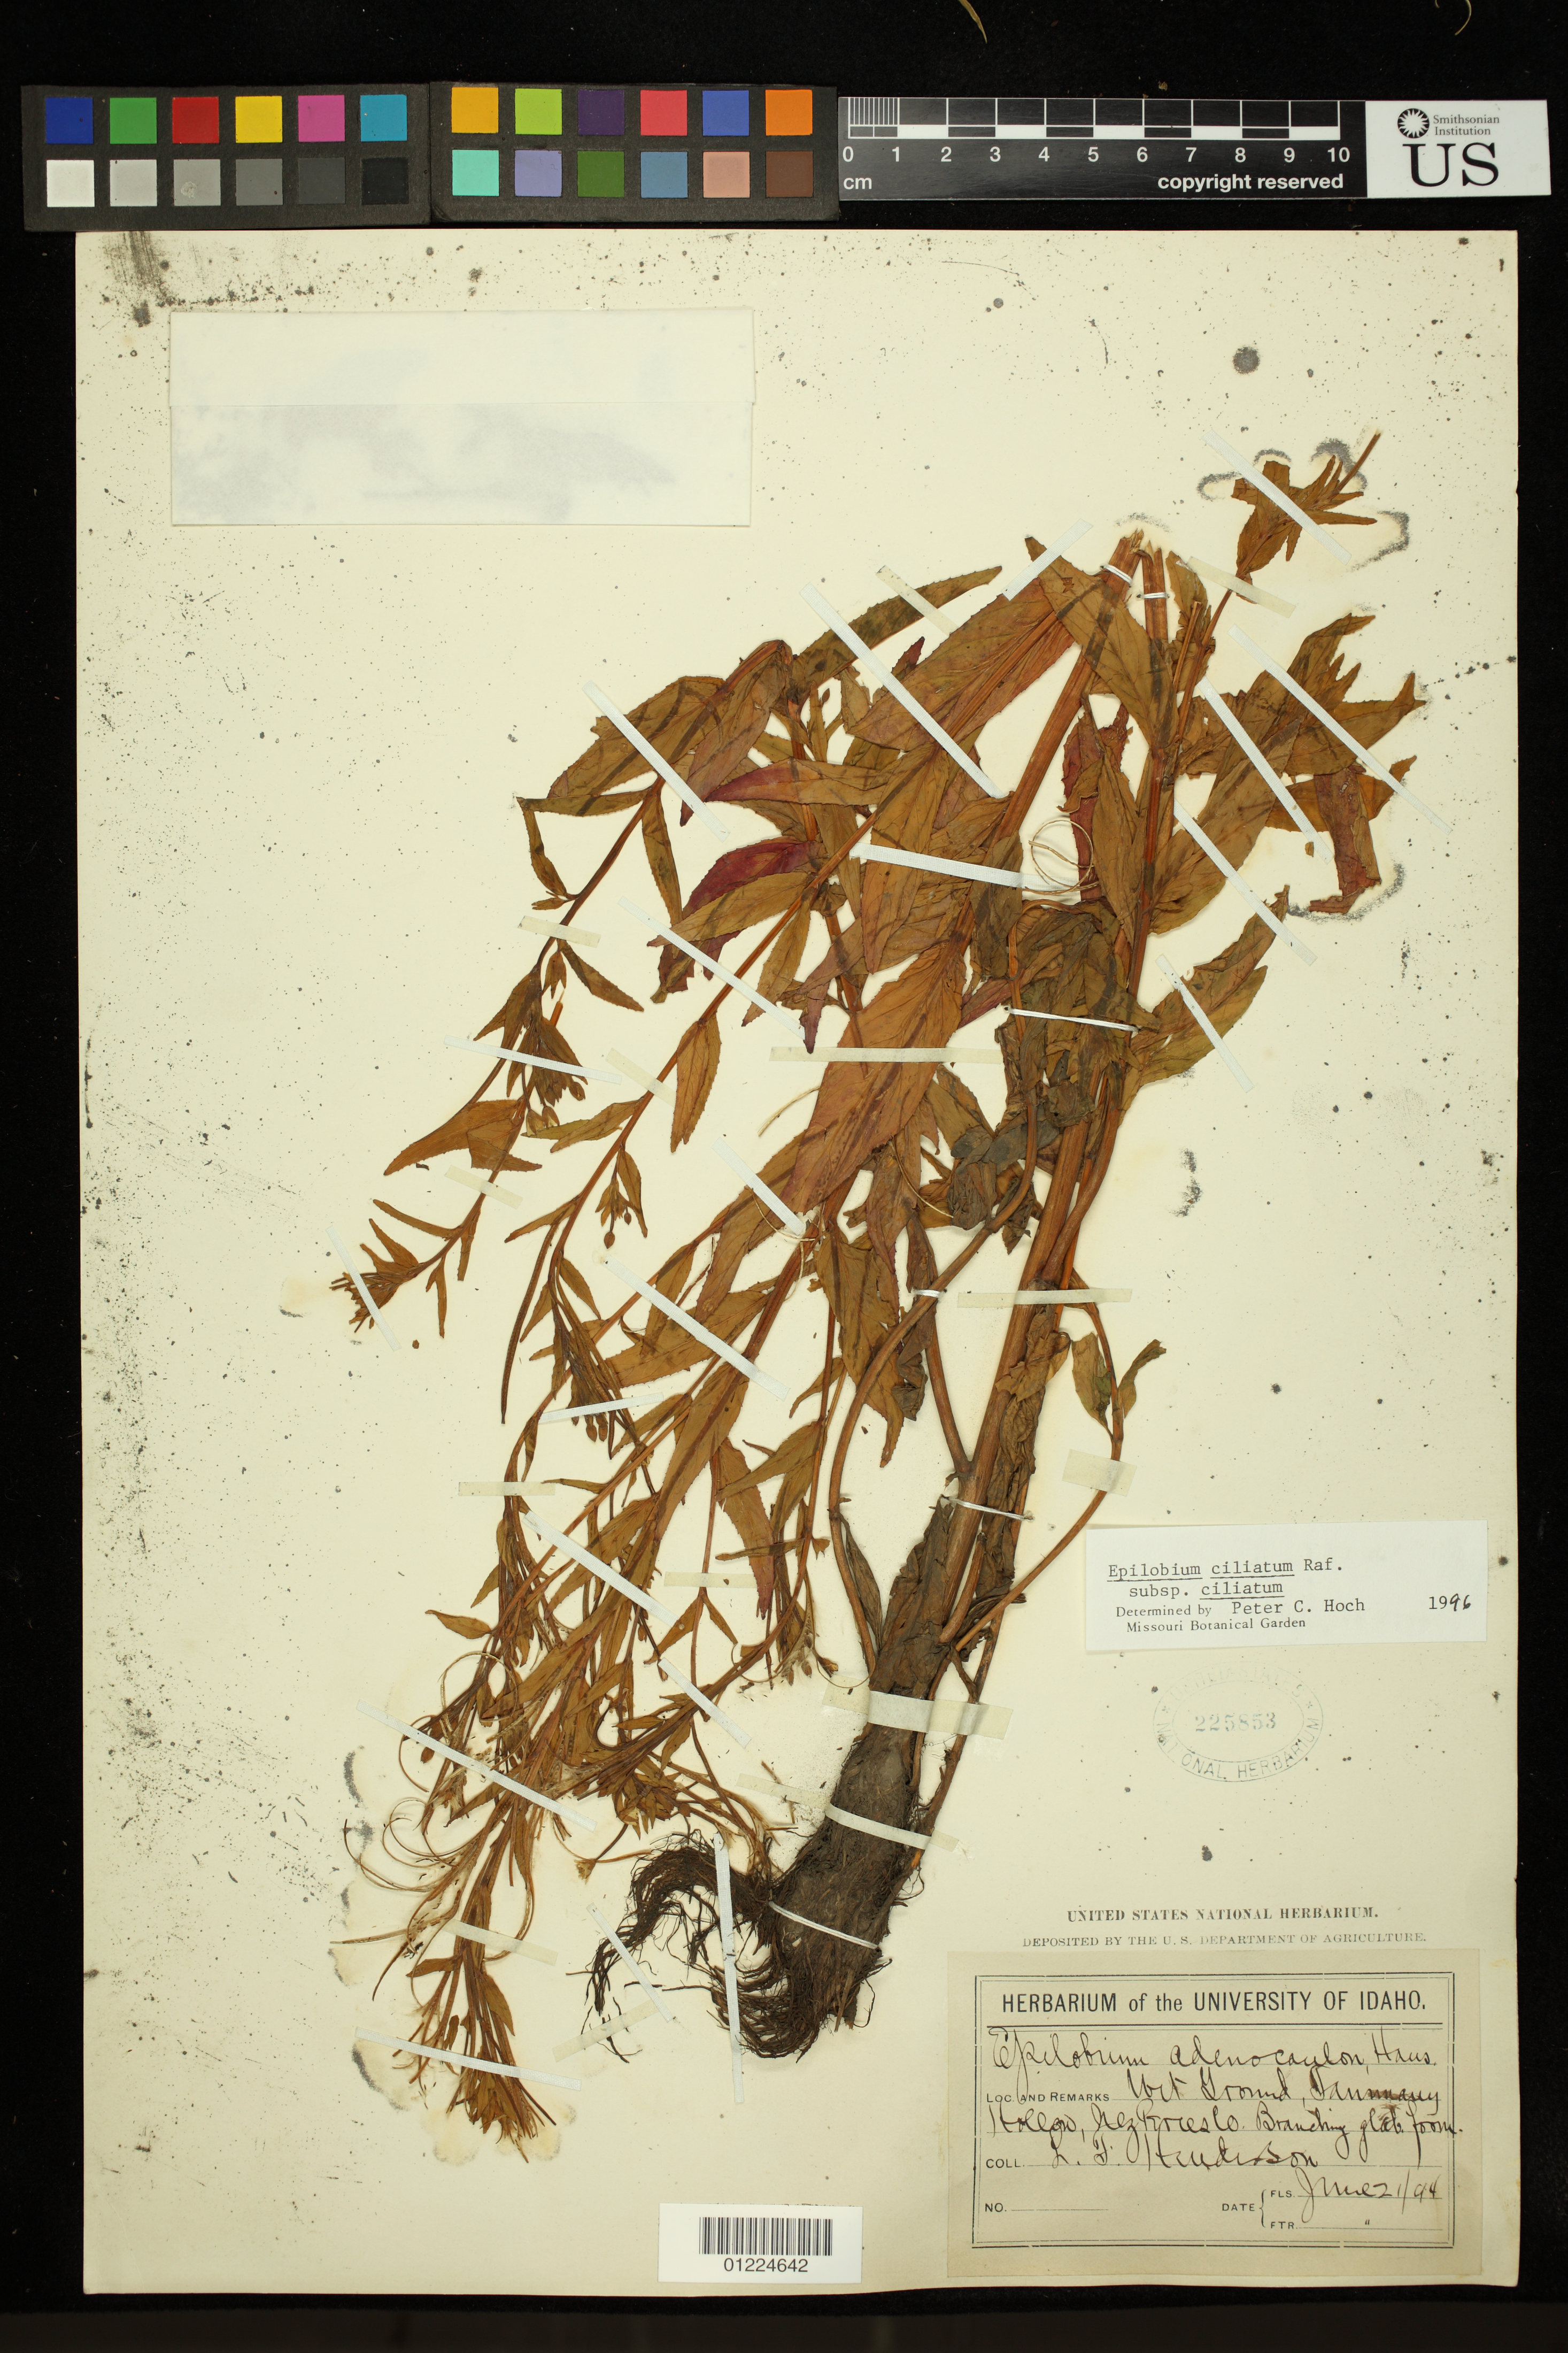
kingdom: Plantae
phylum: Tracheophyta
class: Magnoliopsida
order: Myrtales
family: Onagraceae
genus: Epilobium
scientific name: Epilobium ciliatum subsp. ciliatum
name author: Raf.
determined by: Hoch, P. C.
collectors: L. F. Henderson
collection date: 1894-06-21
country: United States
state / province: Idaho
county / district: Nez Perce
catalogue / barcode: US 225853